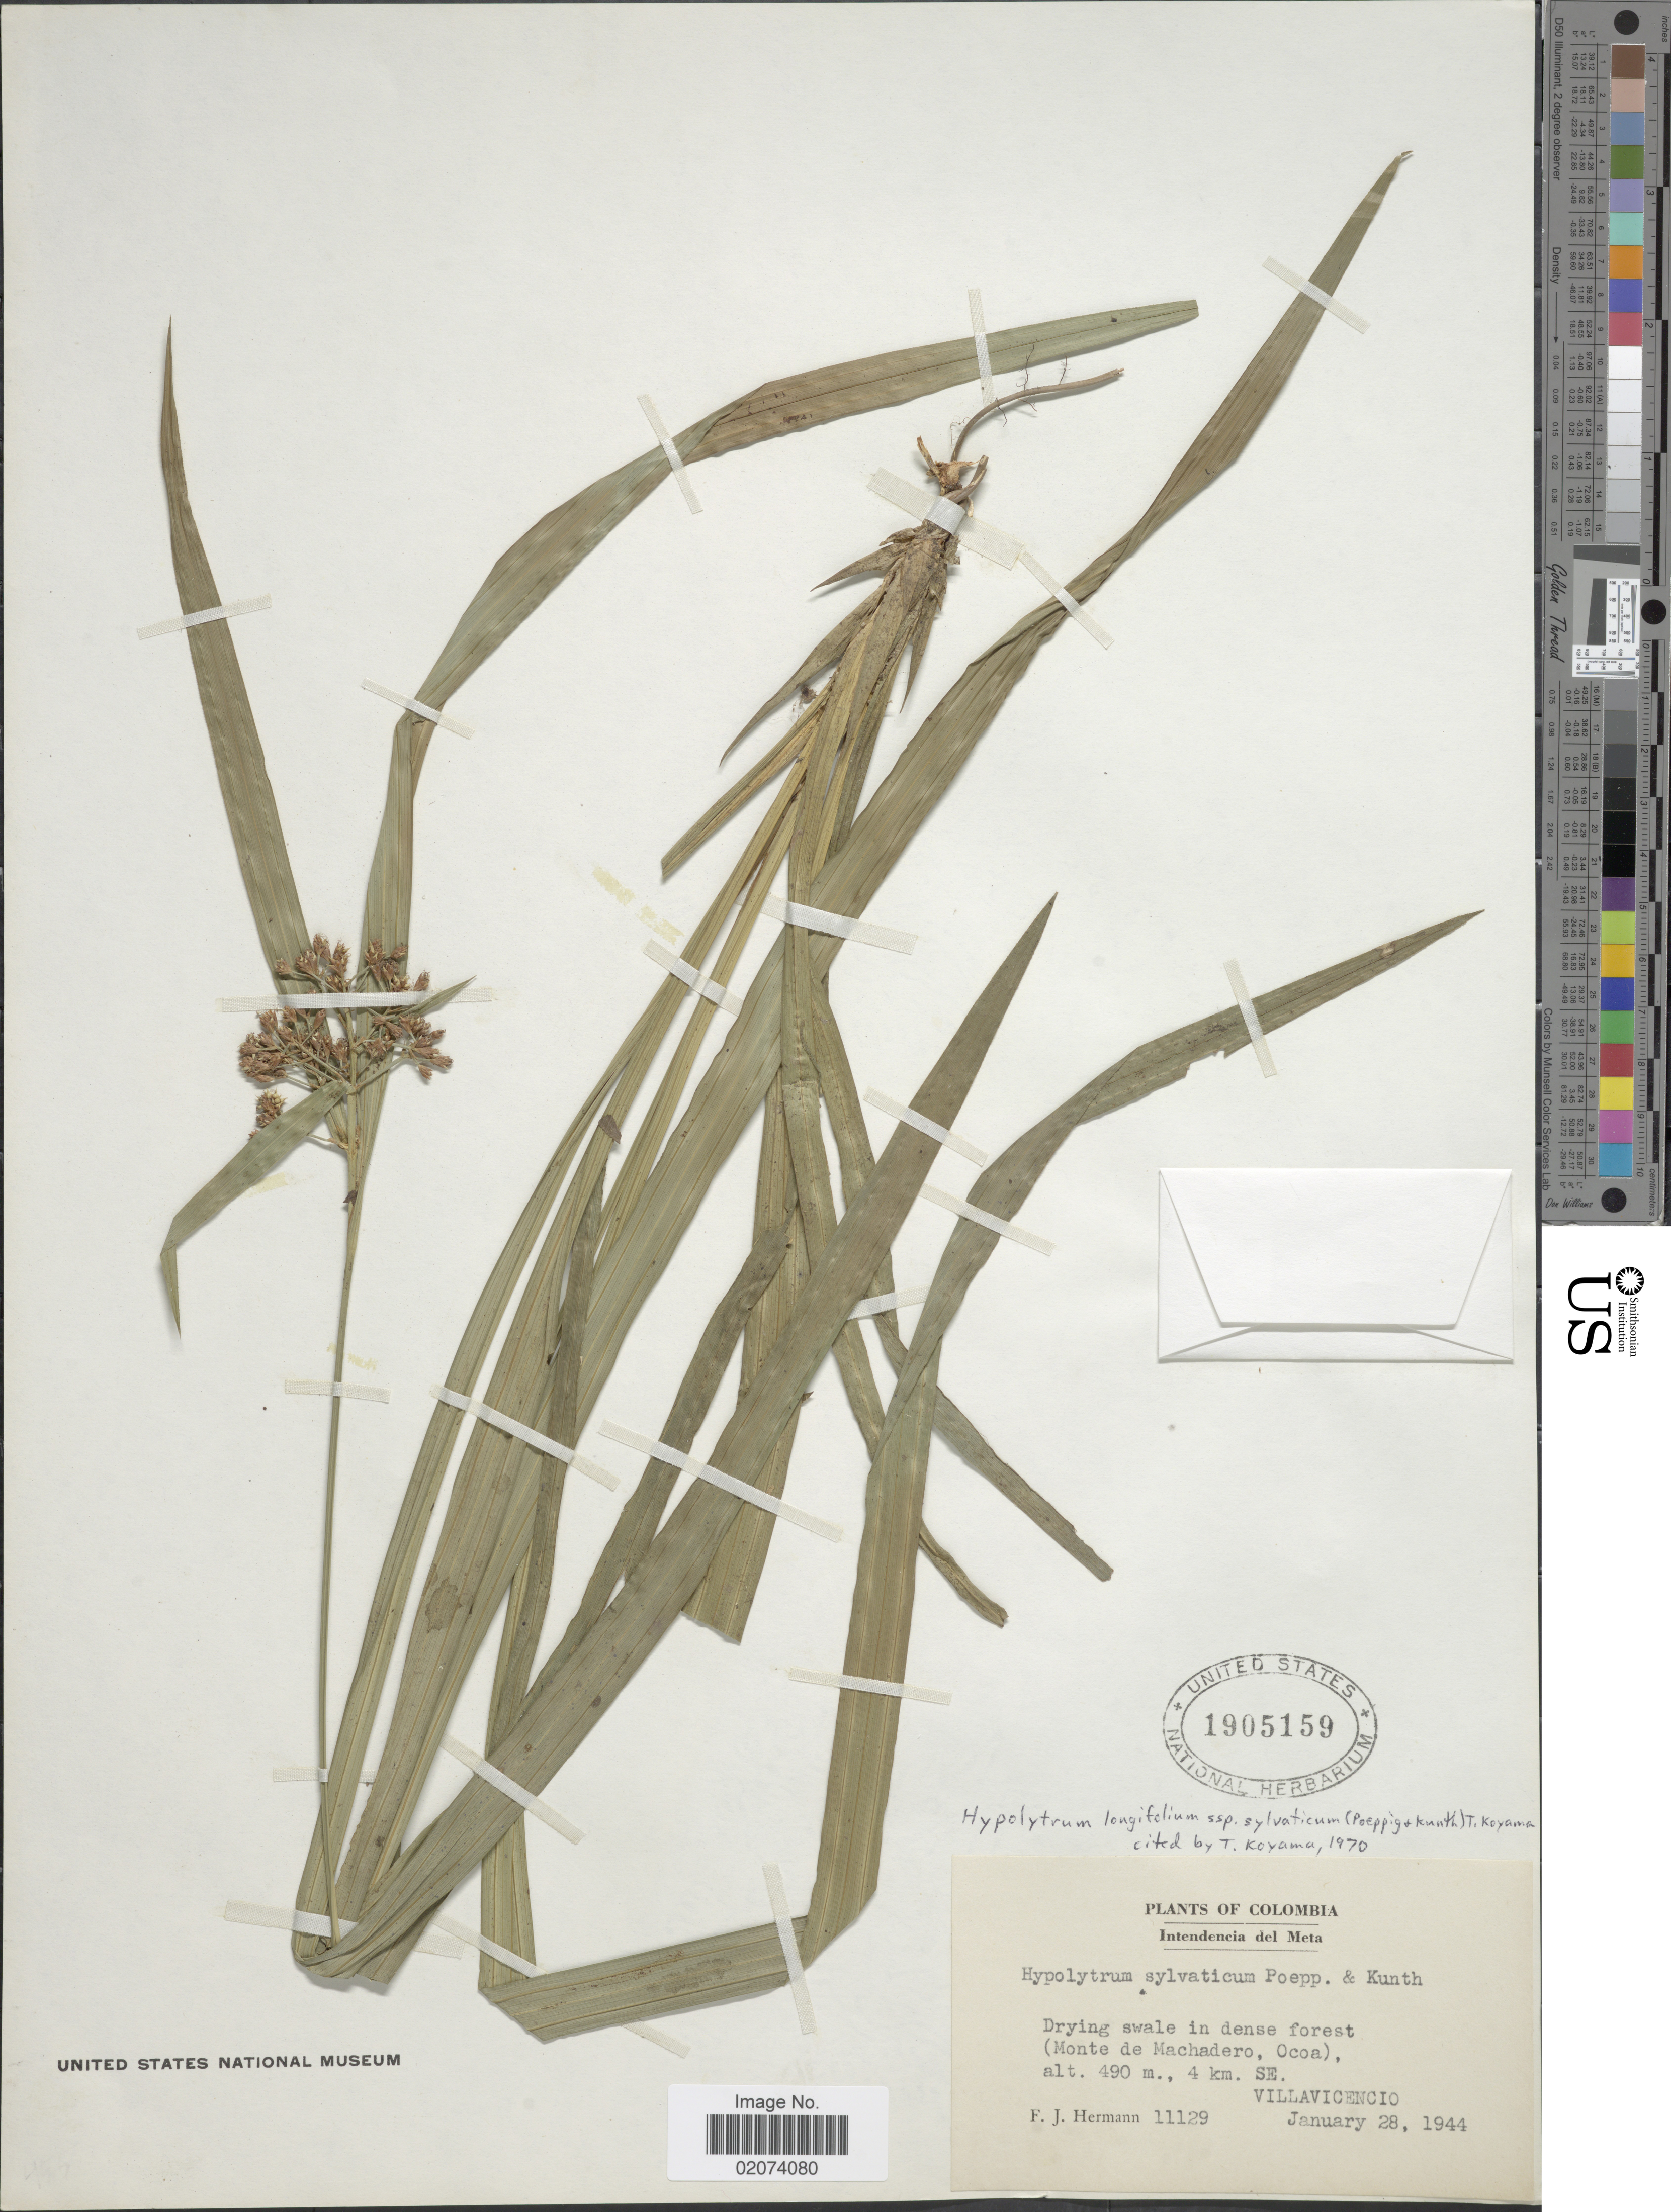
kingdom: Plantae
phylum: Tracheophyta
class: Liliopsida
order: Poales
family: Cyperaceae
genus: Hypolytrum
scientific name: Hypolytrum longifolium subsp. sylvaticum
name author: (Poepp. ex Kunth) T. Koyama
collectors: F. J. Hermann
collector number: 11129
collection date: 1944-01-28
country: Colombia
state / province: Meta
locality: Monte de Machadero, Ocoa, 4 km SE Villavicencio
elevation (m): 490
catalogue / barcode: US 1905159